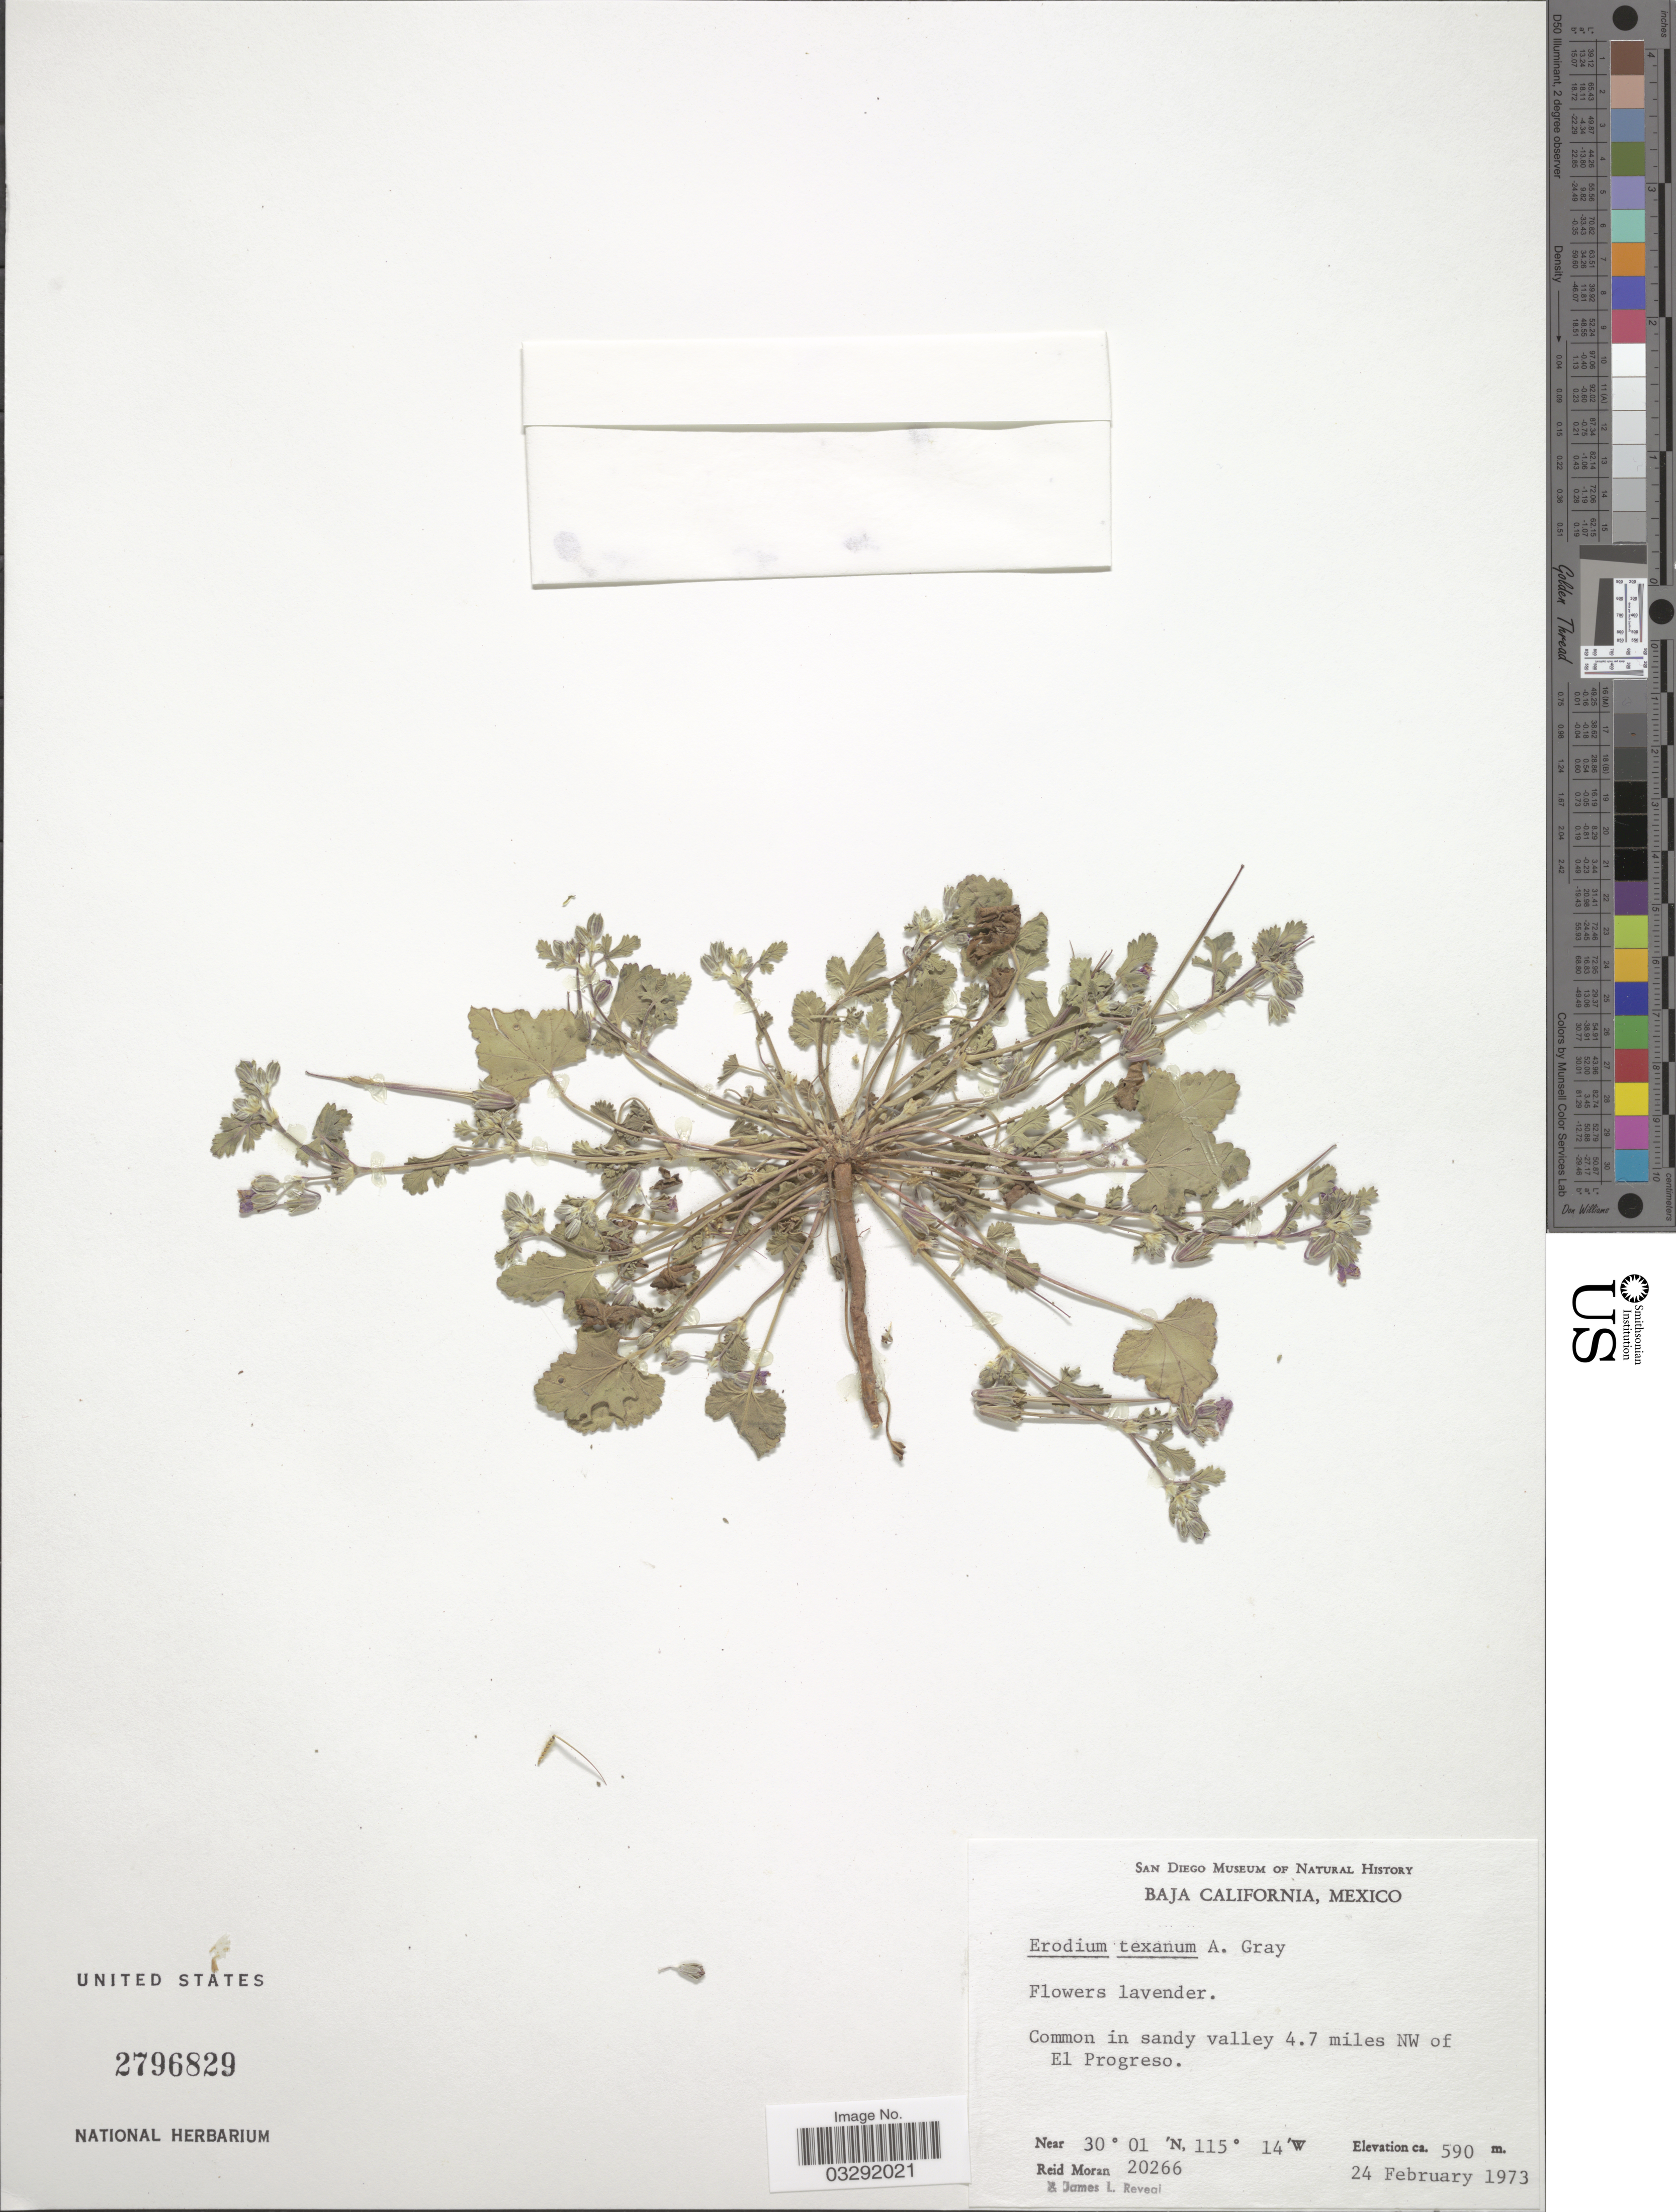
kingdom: Plantae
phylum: Tracheophyta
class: Magnoliopsida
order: Geraniales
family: Geraniaceae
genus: Erodium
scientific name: Erodium texanum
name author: A. Gray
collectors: R. Moran & J. L. Reveal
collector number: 20266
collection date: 1973-02-24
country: Mexico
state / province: Baja California Norte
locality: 4.7 miles NW of El Progreso.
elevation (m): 590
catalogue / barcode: US 2796829